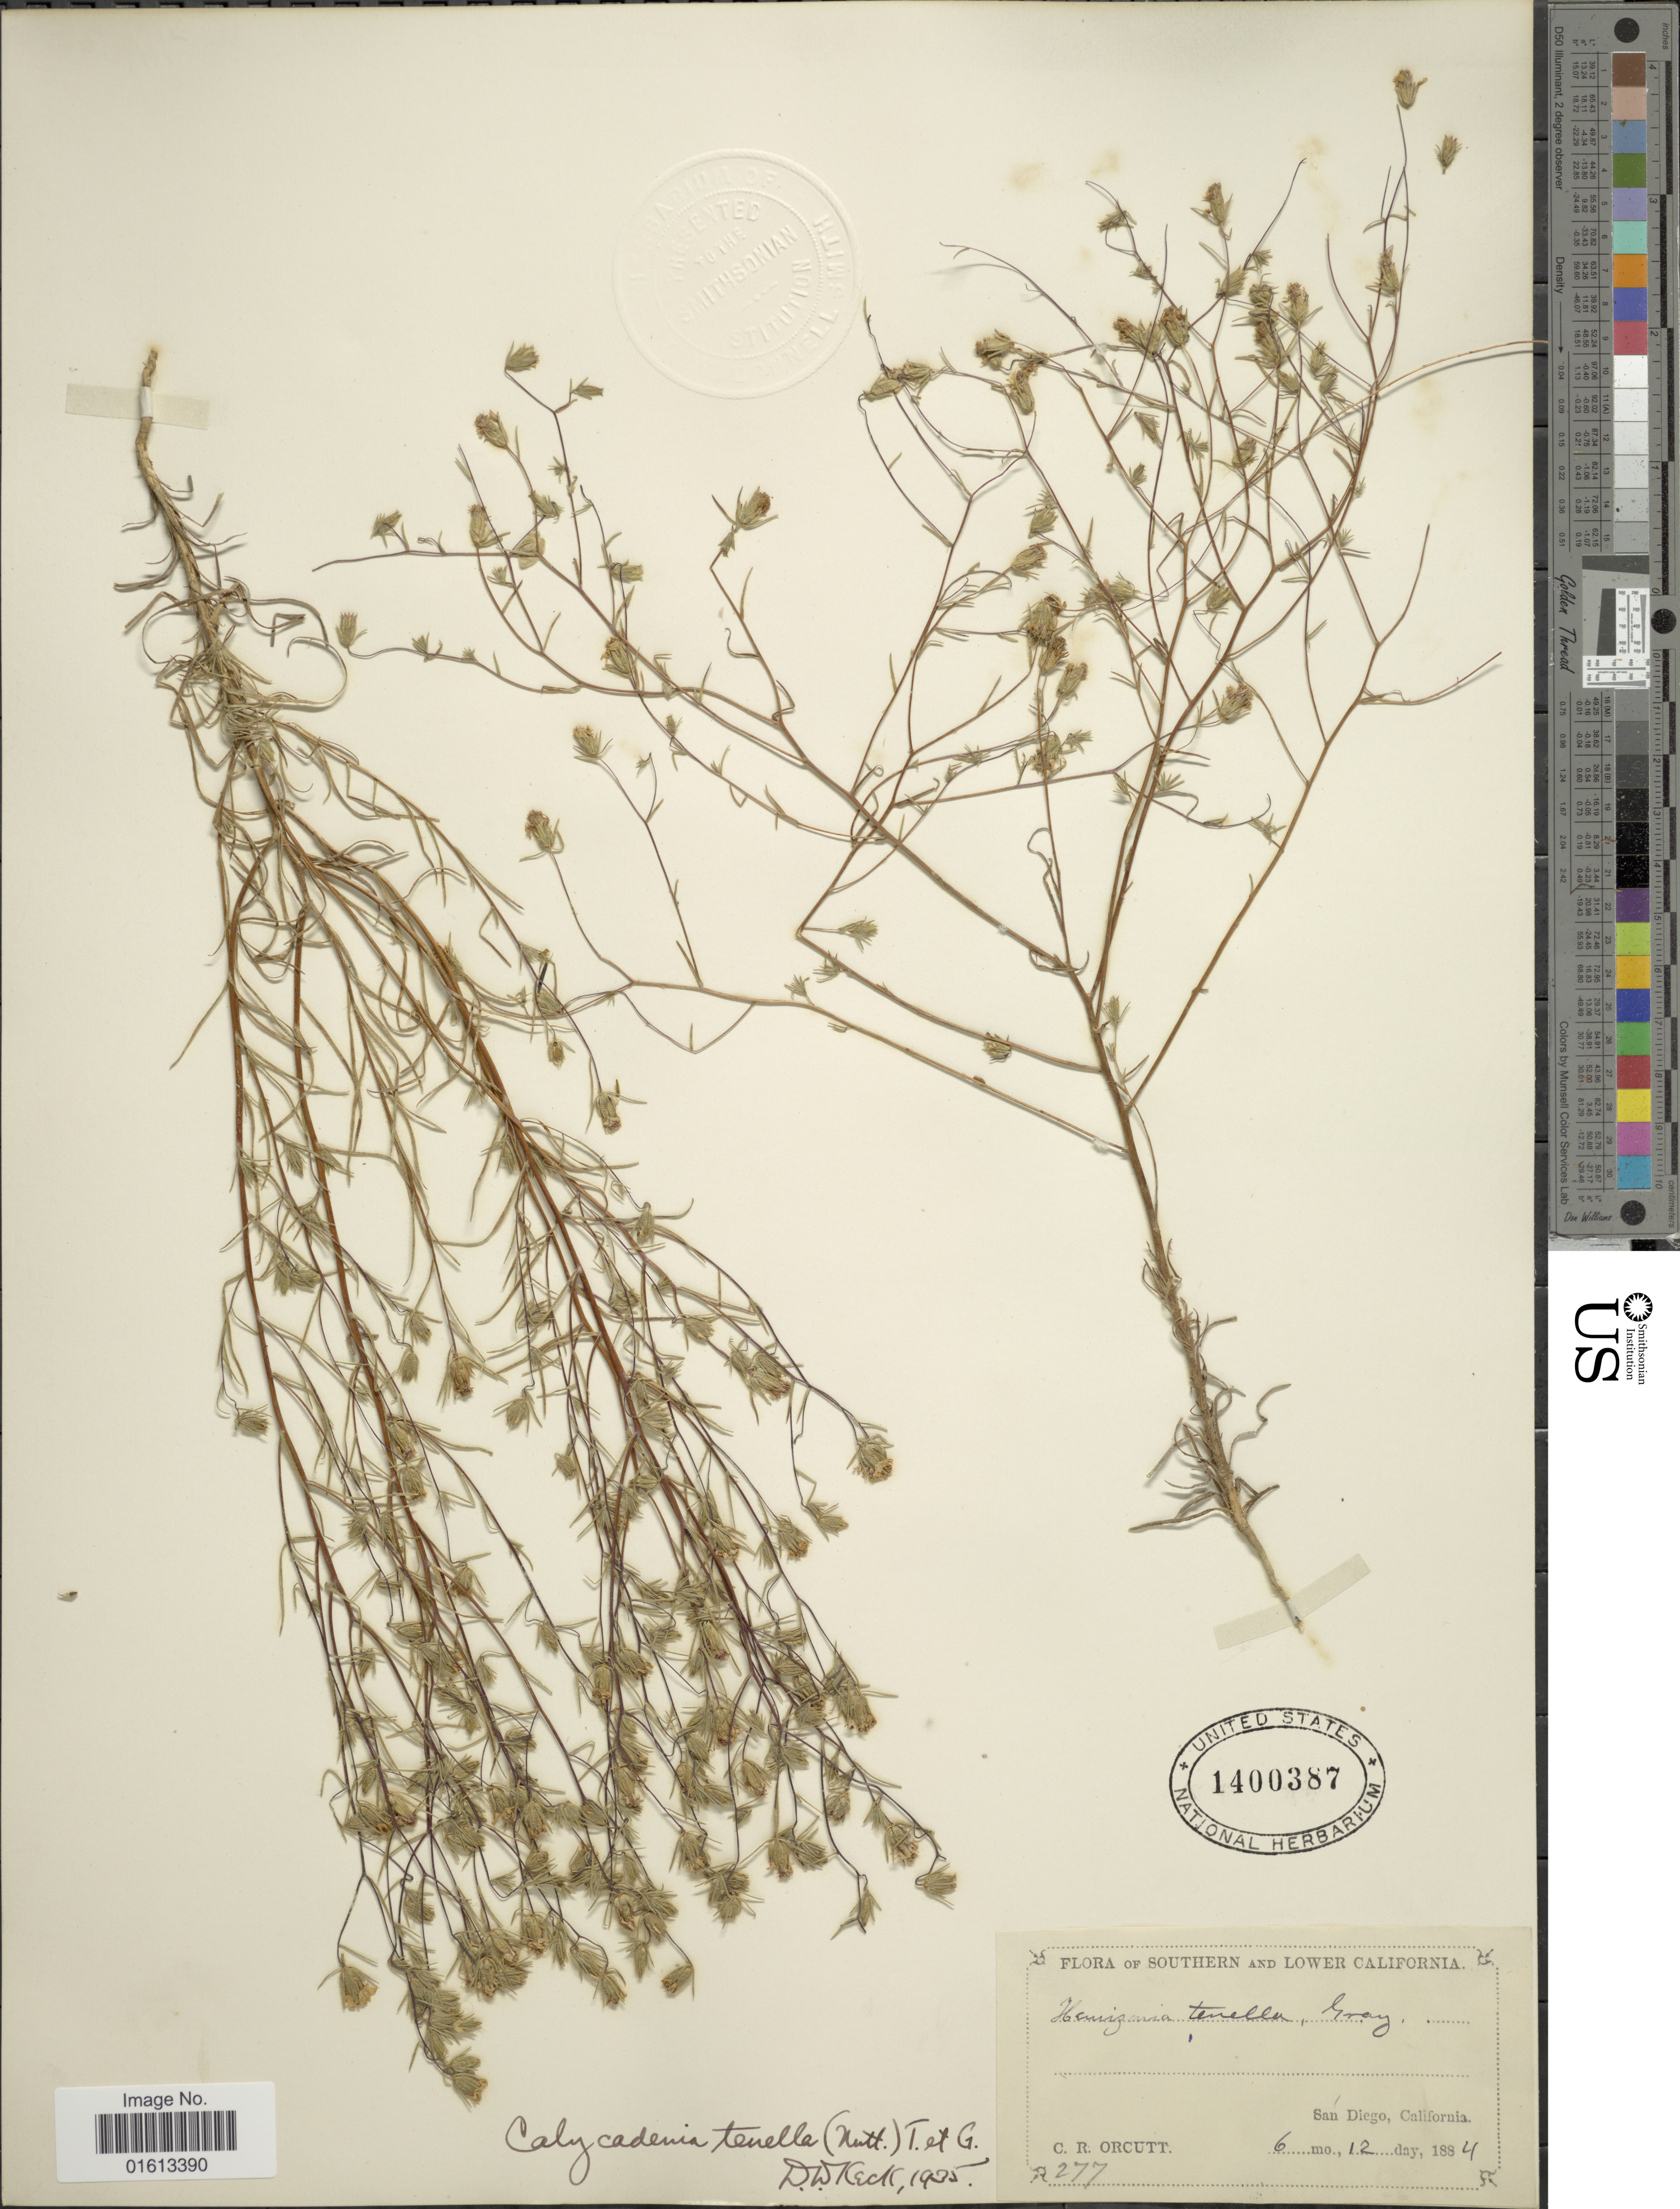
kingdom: Plantae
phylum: Tracheophyta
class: Magnoliopsida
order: Asterales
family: Asteraceae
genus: Calycadenia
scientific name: Calycadenia tenella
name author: (Nutt.) Torr. & A. Gray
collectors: C. R. Orcutt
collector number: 277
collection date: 1884-06-12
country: United States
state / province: California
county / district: San Diego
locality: Southern and Lower California, San Diego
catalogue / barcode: US 1400387